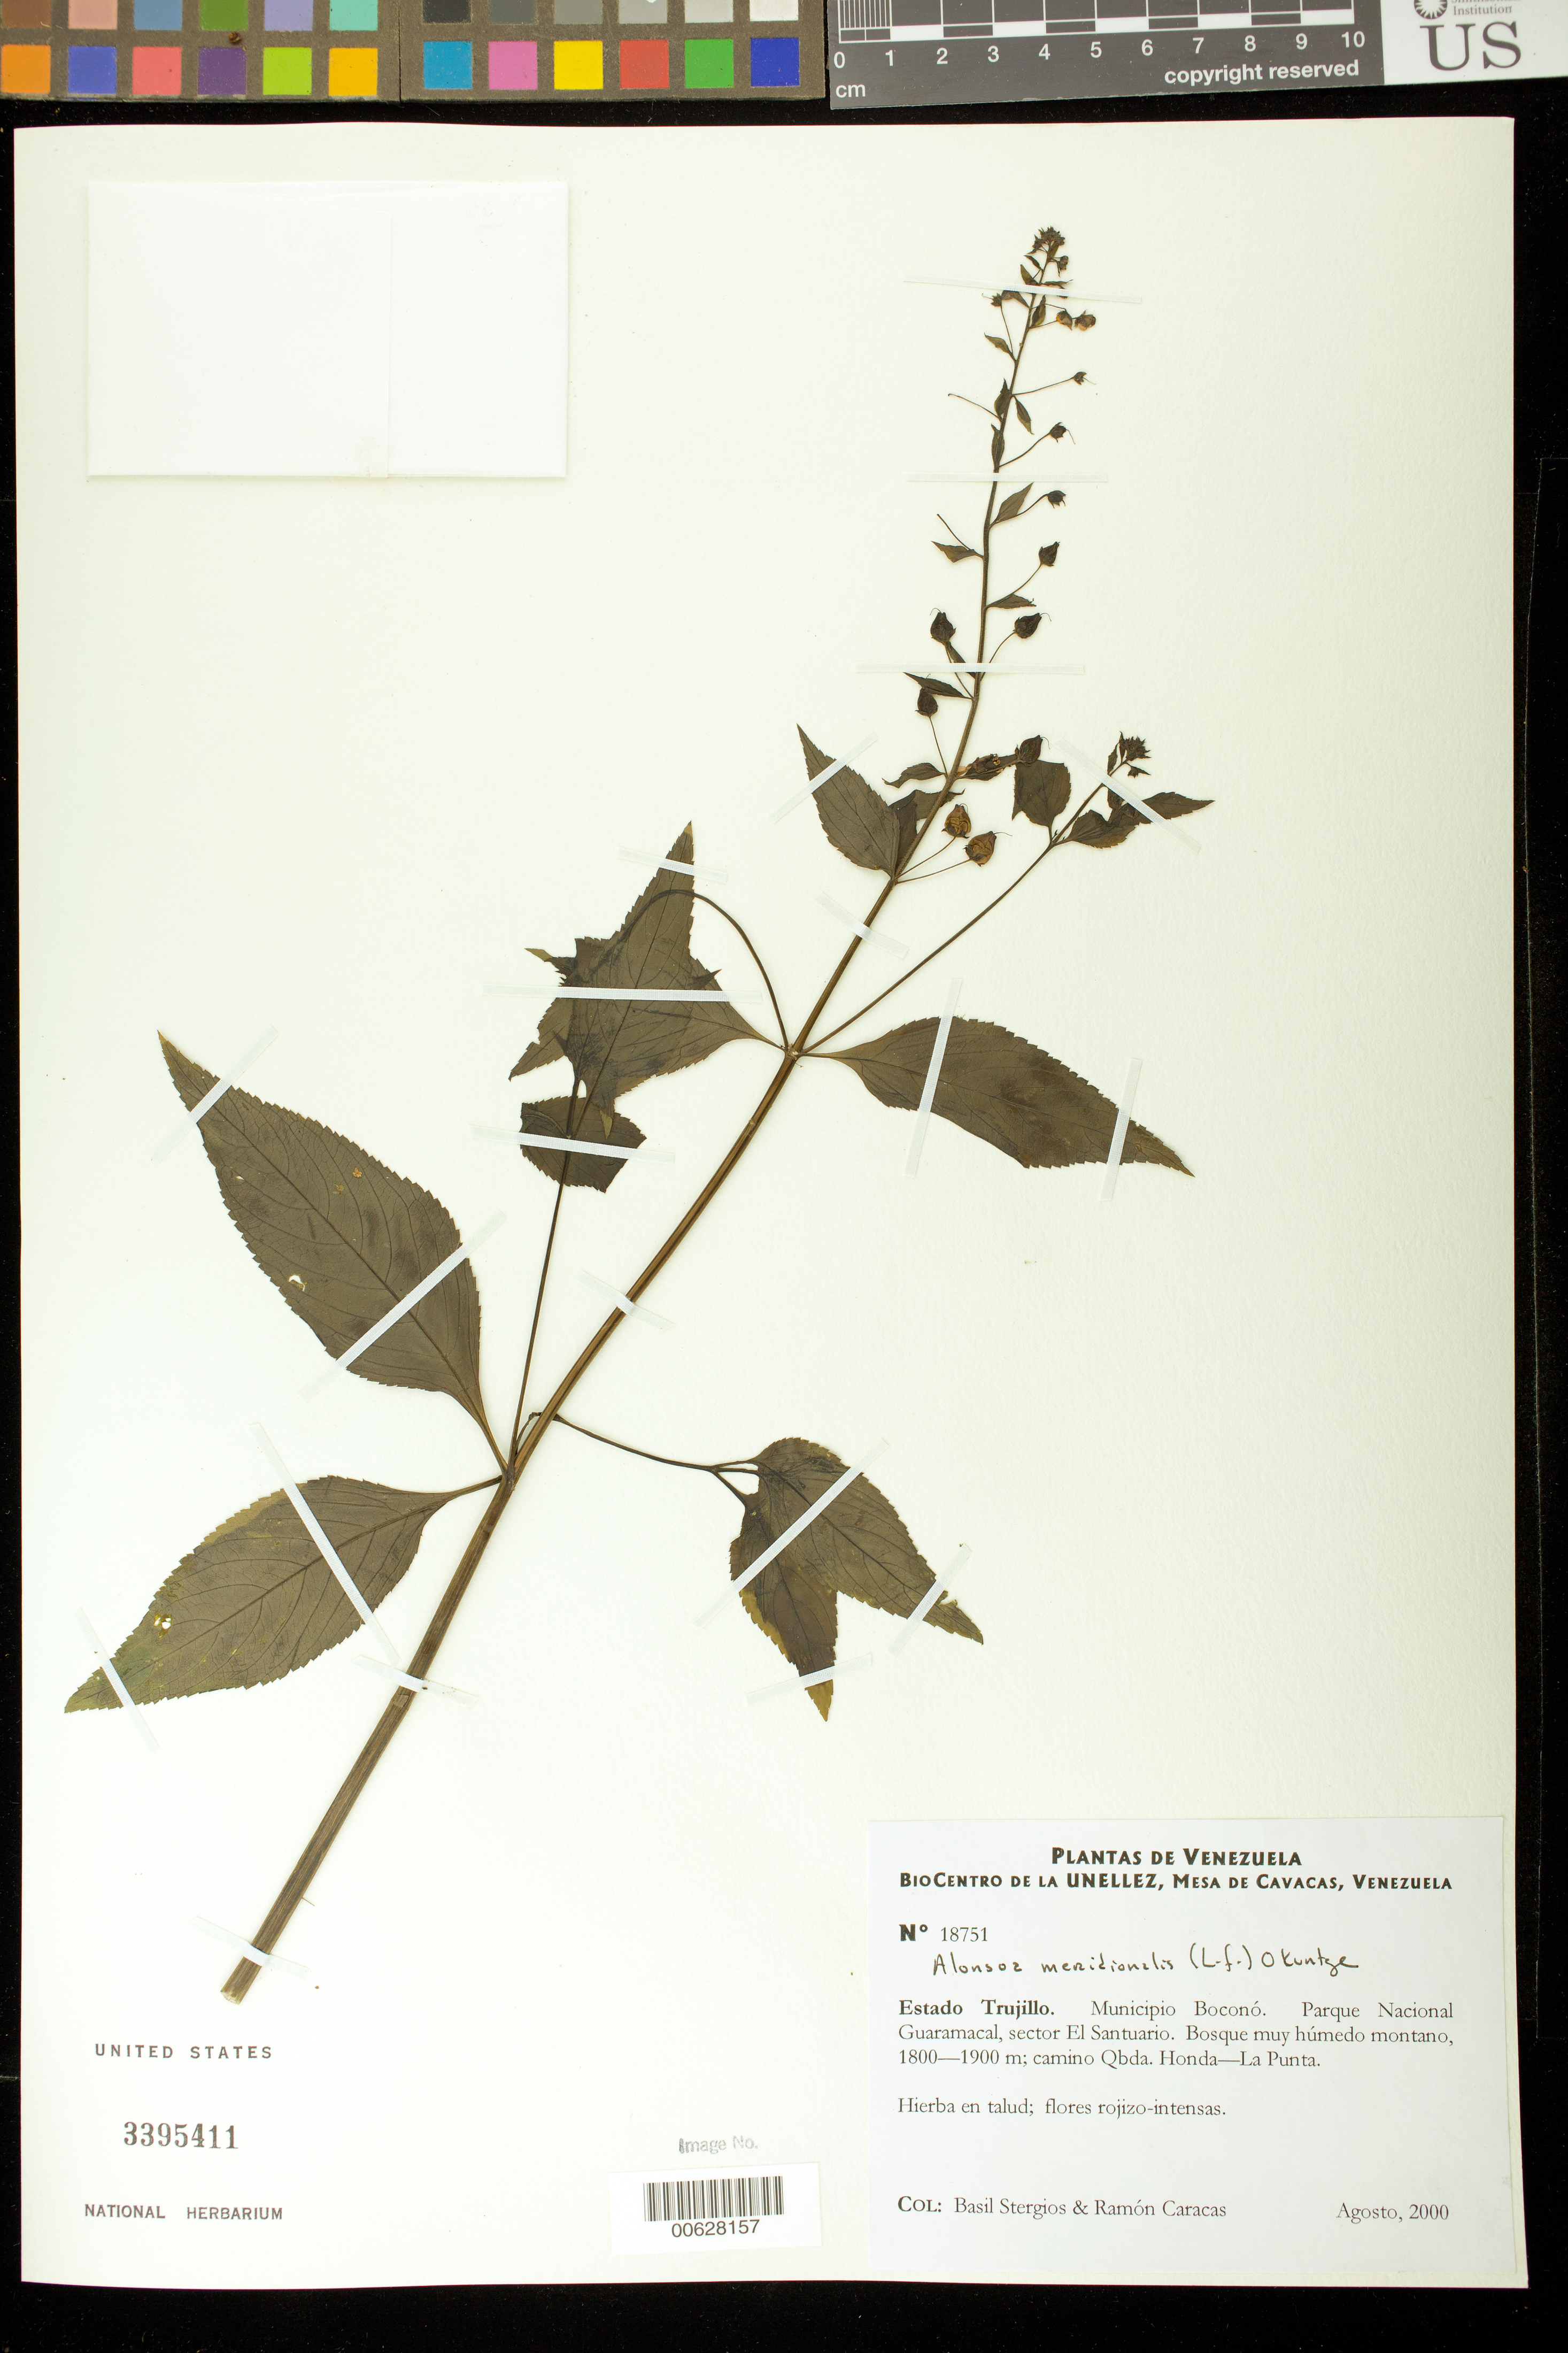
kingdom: Plantae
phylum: Tracheophyta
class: Magnoliopsida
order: Lamiales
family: Scrophulariaceae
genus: Alonsoa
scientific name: Alonsoa meridionalis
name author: (L. f.) Kuntze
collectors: B. G. Stergios & R. Caracas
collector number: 18751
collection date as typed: Aug 2000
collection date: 2000-08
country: Venezuela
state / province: Trujillo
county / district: Boconó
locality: Parque Nacional Guaramacal, El Santuarío, Quebrada Honda-La Punta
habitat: Bosque muy húmedo montano.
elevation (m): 1800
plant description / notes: NY, PORT, US, VEN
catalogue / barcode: US 3395411